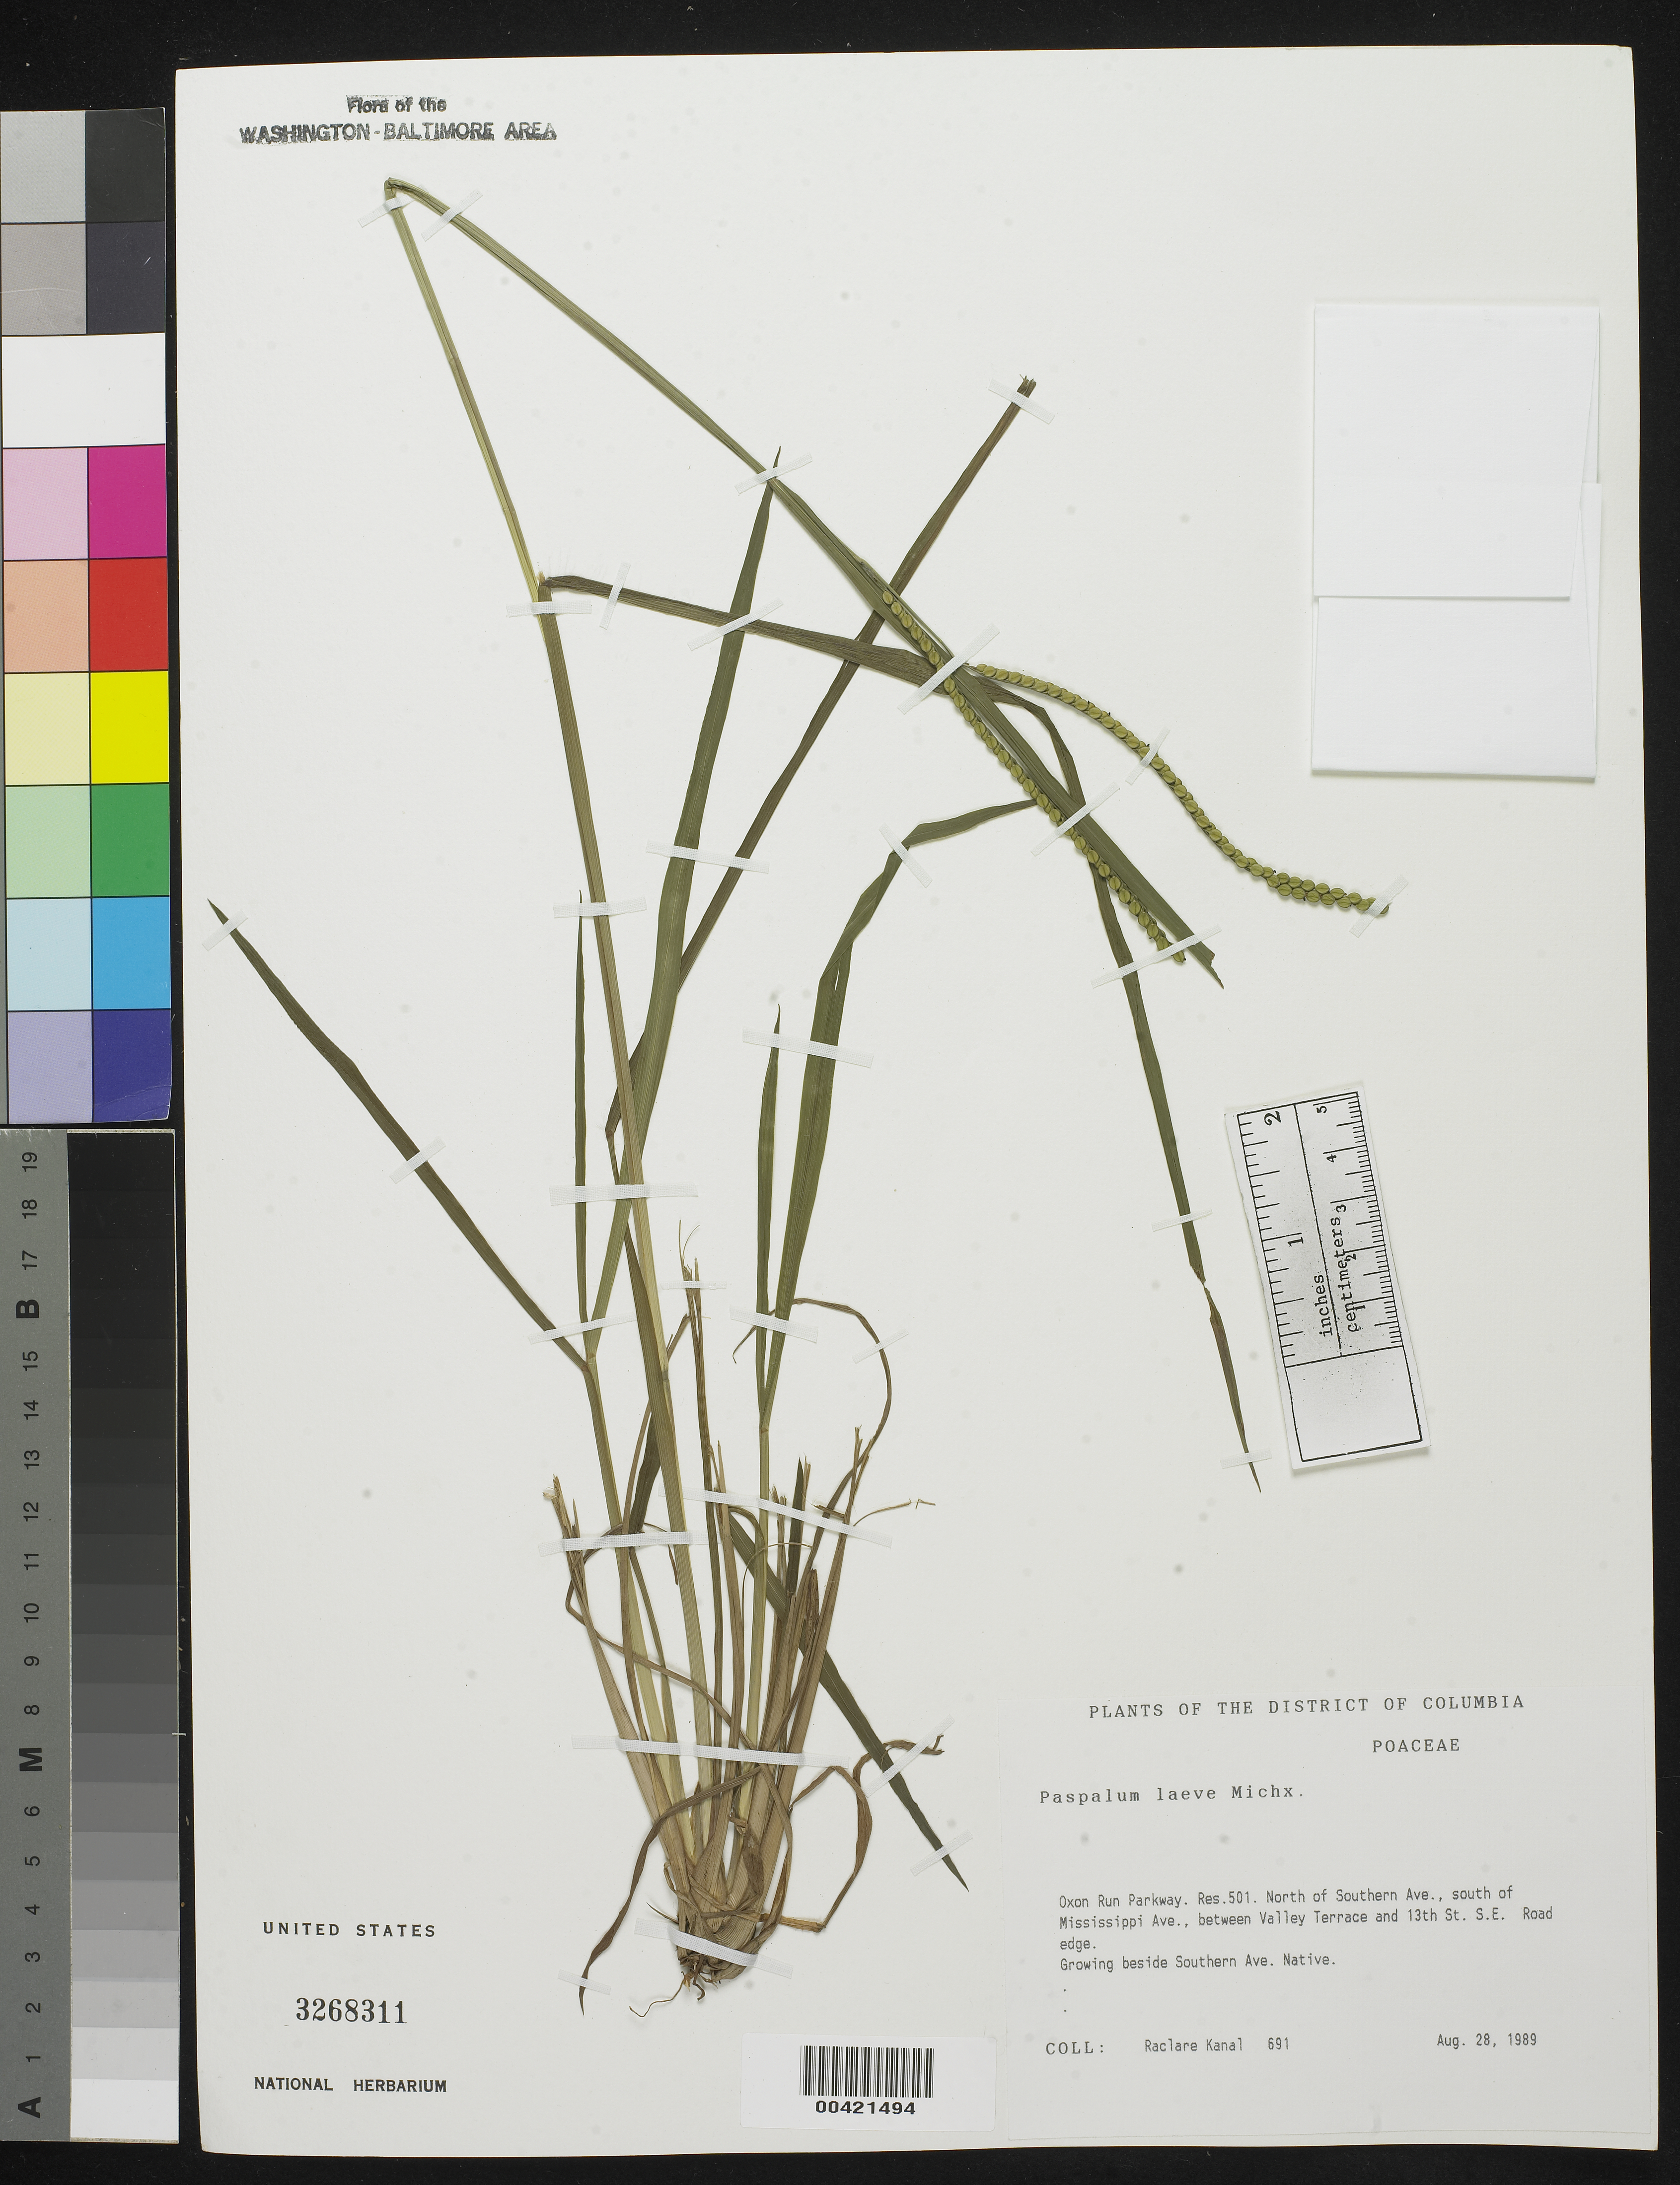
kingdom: Plantae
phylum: Tracheophyta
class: Liliopsida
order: Poales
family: Poaceae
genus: Paspalum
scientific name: Paspalum laeve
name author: Michx.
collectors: R. Kanal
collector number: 691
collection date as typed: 28 Aug 1989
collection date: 1989-08-28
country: United States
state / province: District of Columbia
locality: Oxon Run Parkway, Res 501, S of Mississippi Ave, N of Southern Ave, between Valley Terrace and 13th St SE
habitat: Road edge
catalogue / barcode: US 3268311